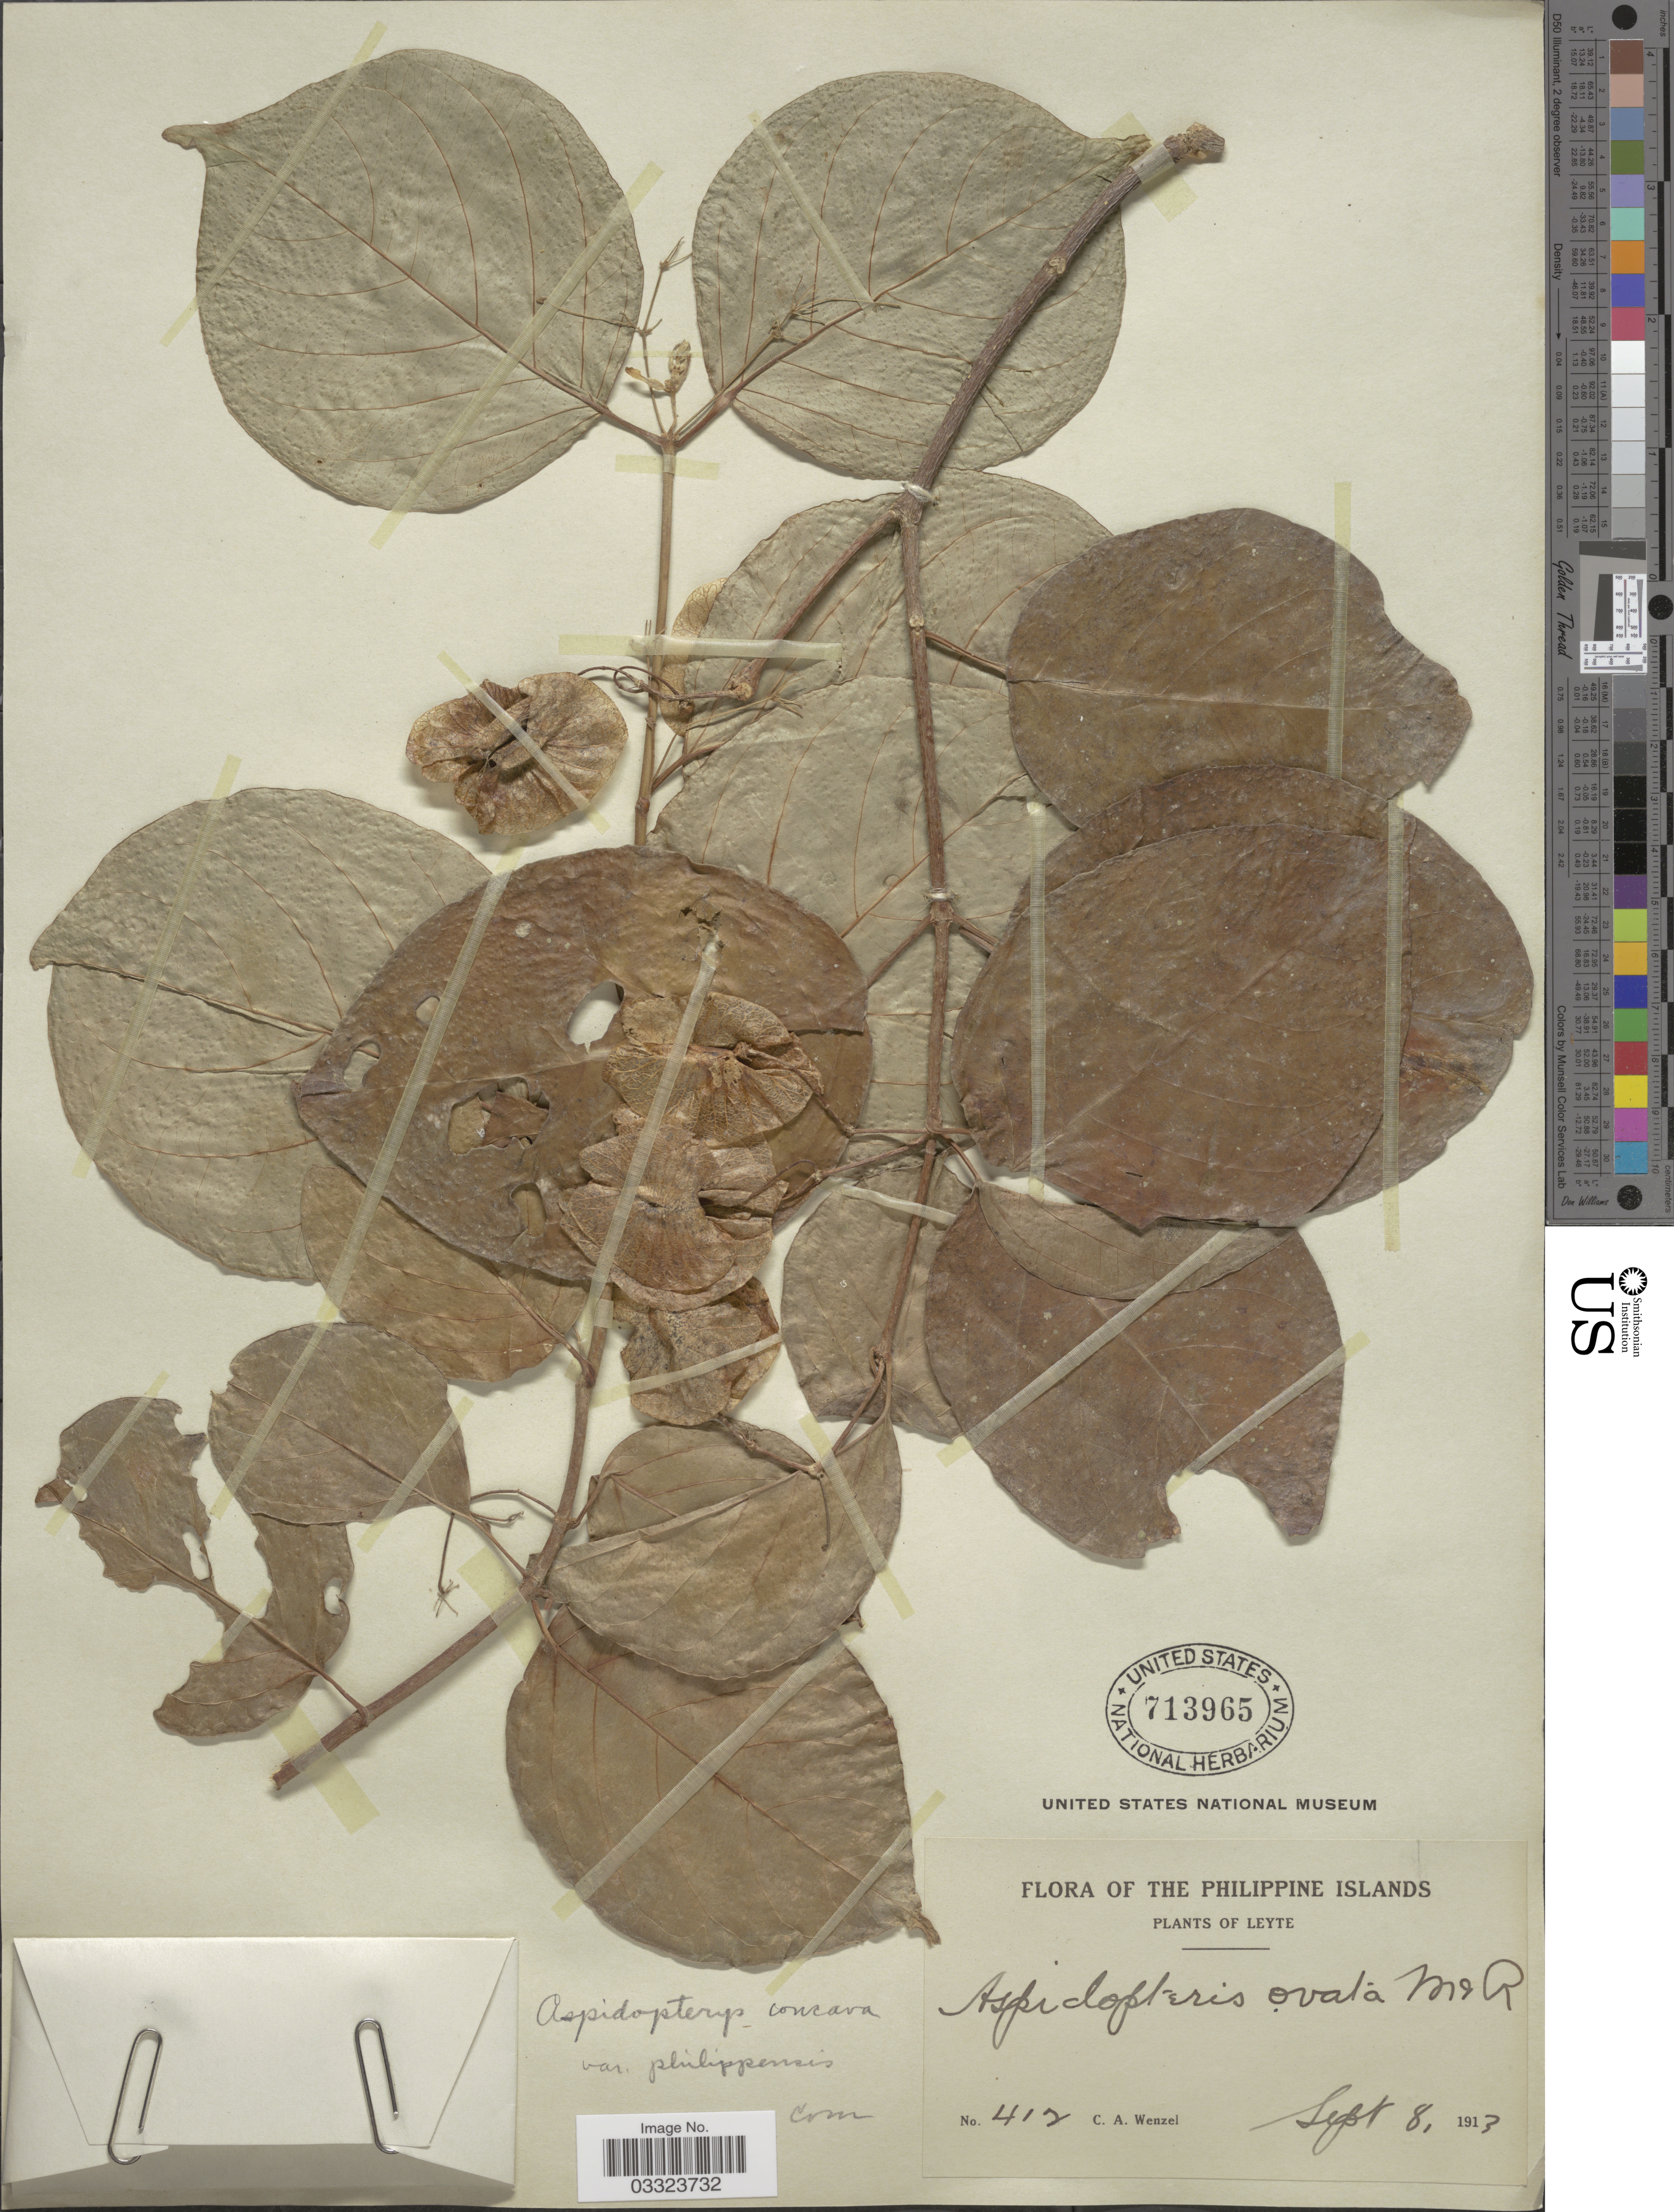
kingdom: Plantae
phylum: Tracheophyta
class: Magnoliopsida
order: Malpighiales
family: Malpighiaceae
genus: Aspidopterys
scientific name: Aspidopterys concava var. philippinensis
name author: Nied.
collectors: C. Wenzel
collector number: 412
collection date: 1913-09-08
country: Philippines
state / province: Eastern Visayas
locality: Philippine Islands. Leyte.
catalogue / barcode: US 713965